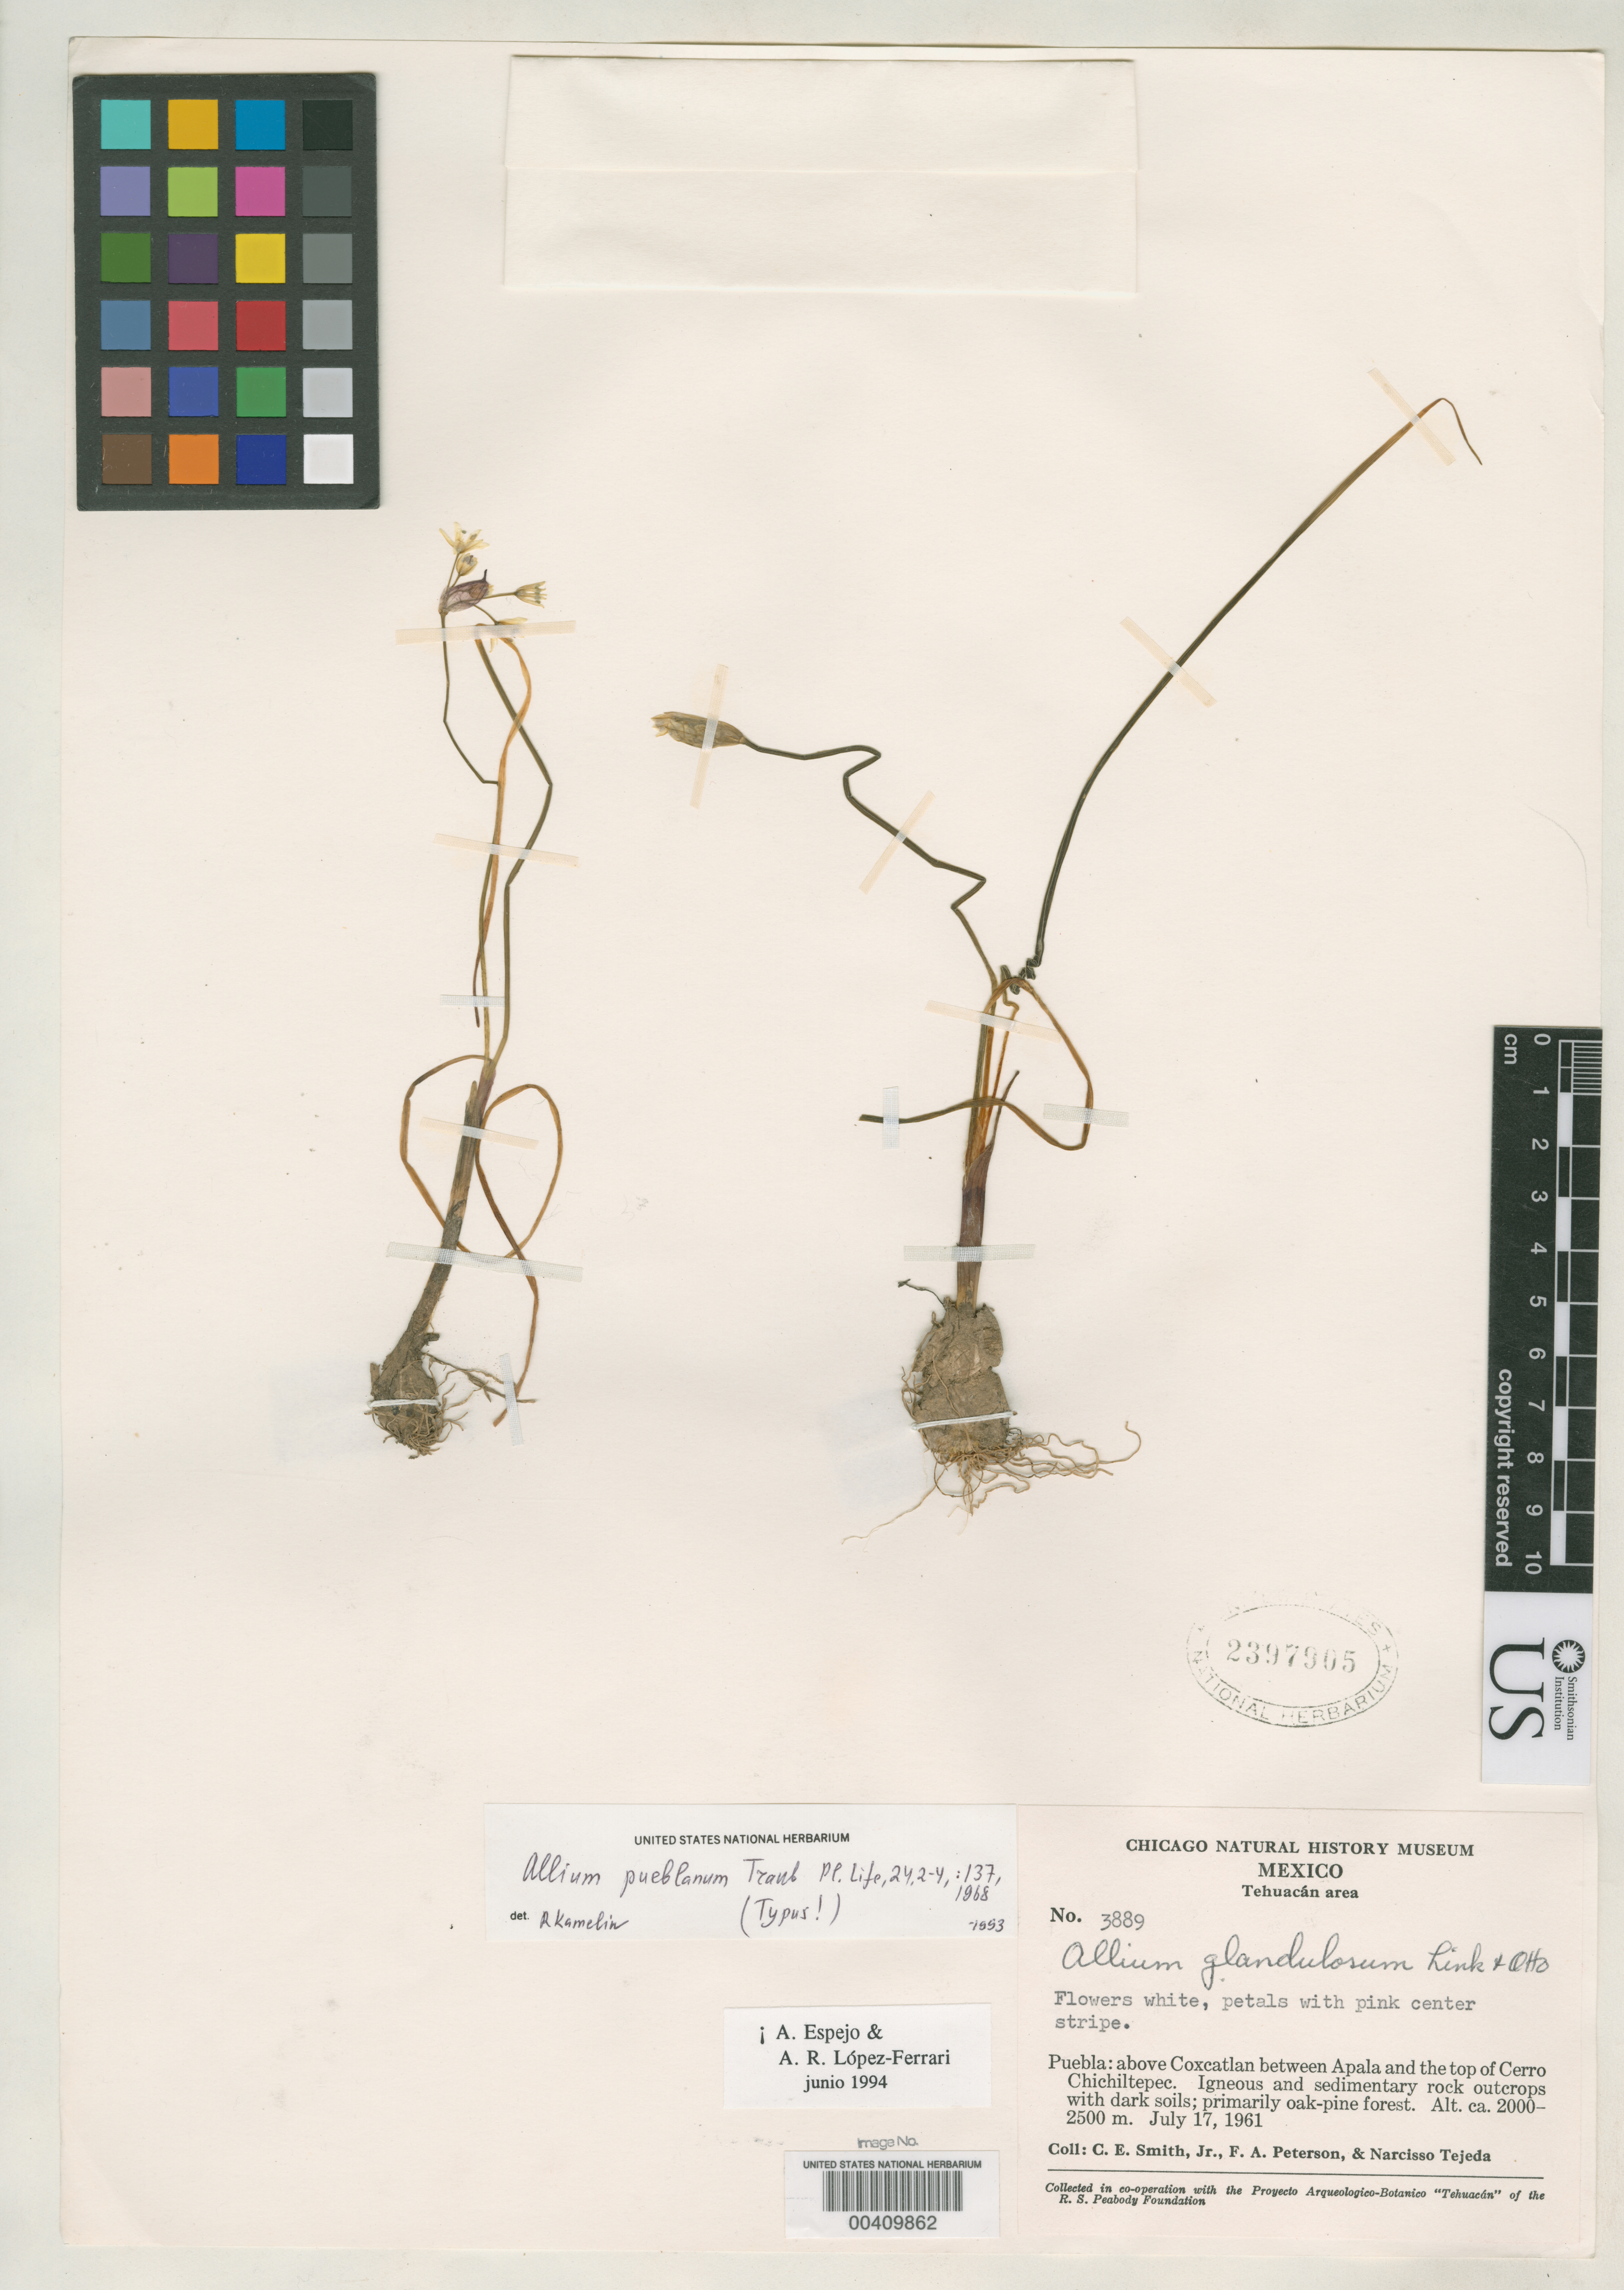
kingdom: Plantae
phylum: Tracheophyta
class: Liliopsida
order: Asparagales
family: Amaryllidaceae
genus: Allium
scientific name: Allium pueblanum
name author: Traub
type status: Holotype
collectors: C. E. Smith Jr., F. A. Peterson & N. Tejeda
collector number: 3889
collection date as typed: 17 Jul 1961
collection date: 1961-07-17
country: Mexico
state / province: Puebla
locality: Tehuacan area, above Coxcatlan between Apala & top of Cerro Chichiltepec.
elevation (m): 2000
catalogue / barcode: US 2397905